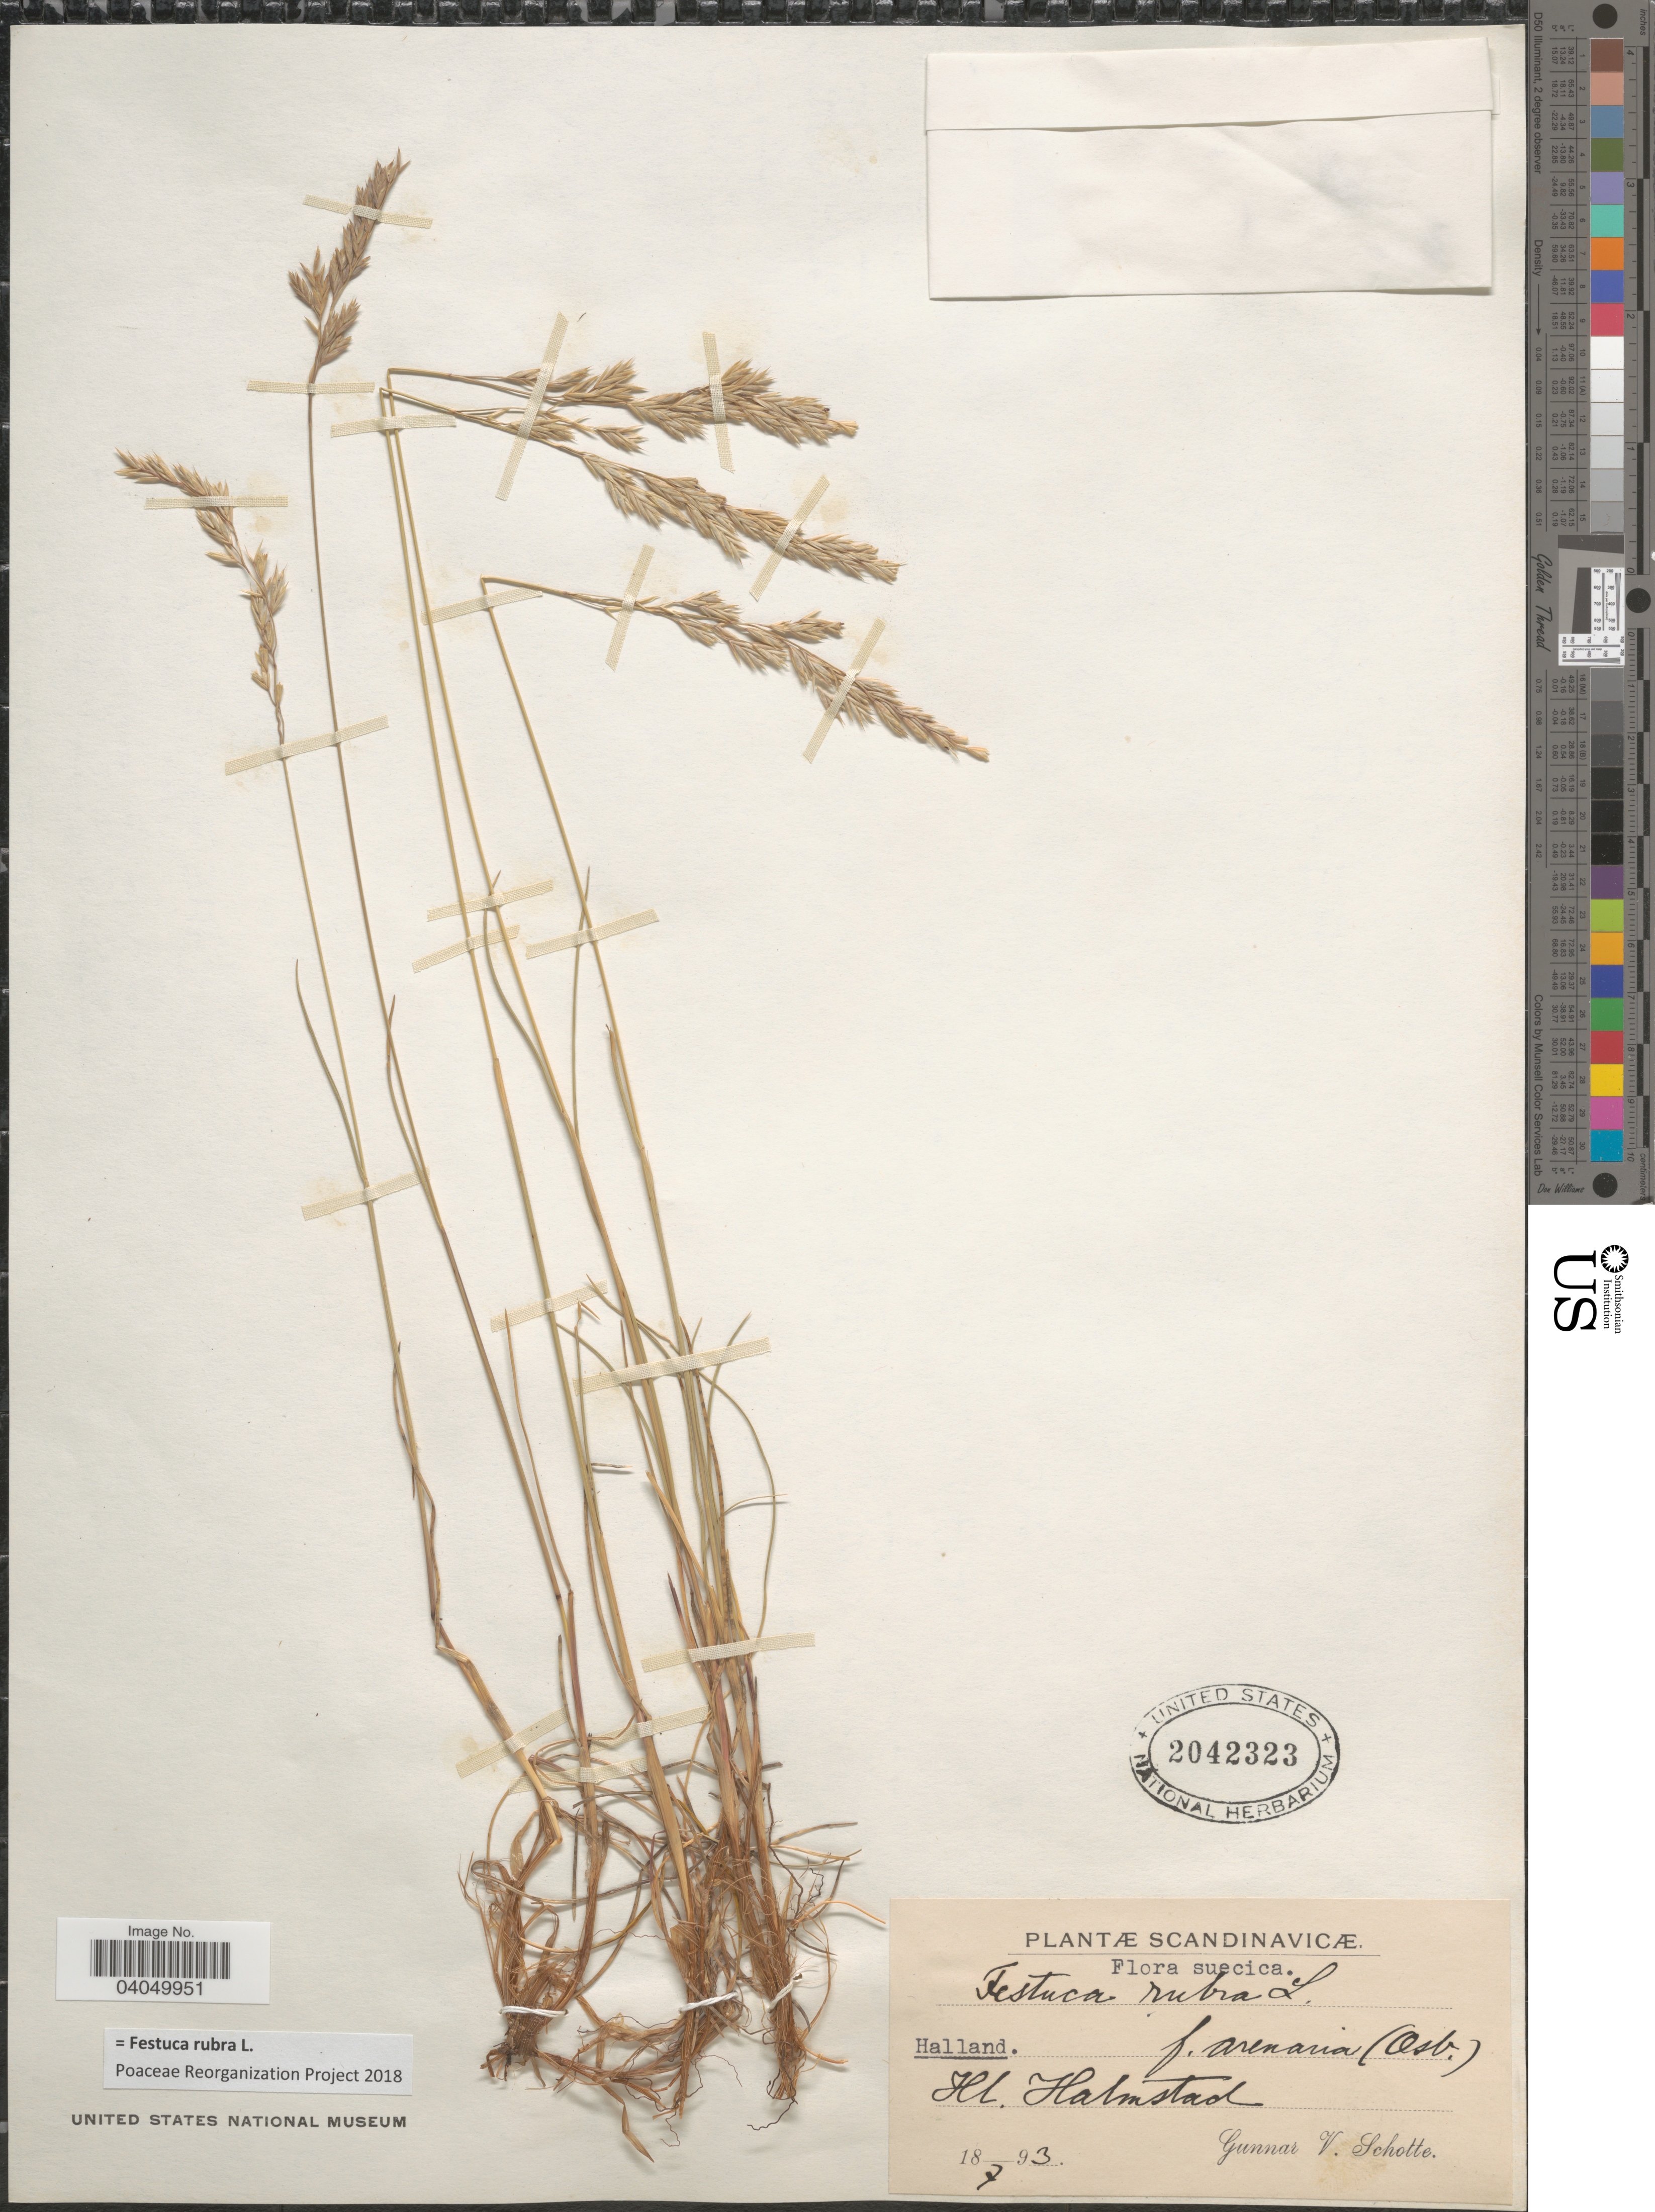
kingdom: Plantae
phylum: Tracheophyta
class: Liliopsida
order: Poales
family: Poaceae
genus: Festuca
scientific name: Festuca rubra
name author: L.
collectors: G. Schotte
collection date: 1893-07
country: Sweden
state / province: Halland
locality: Suecica. Halland. Hl. Halmstad.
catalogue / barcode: US 2042323